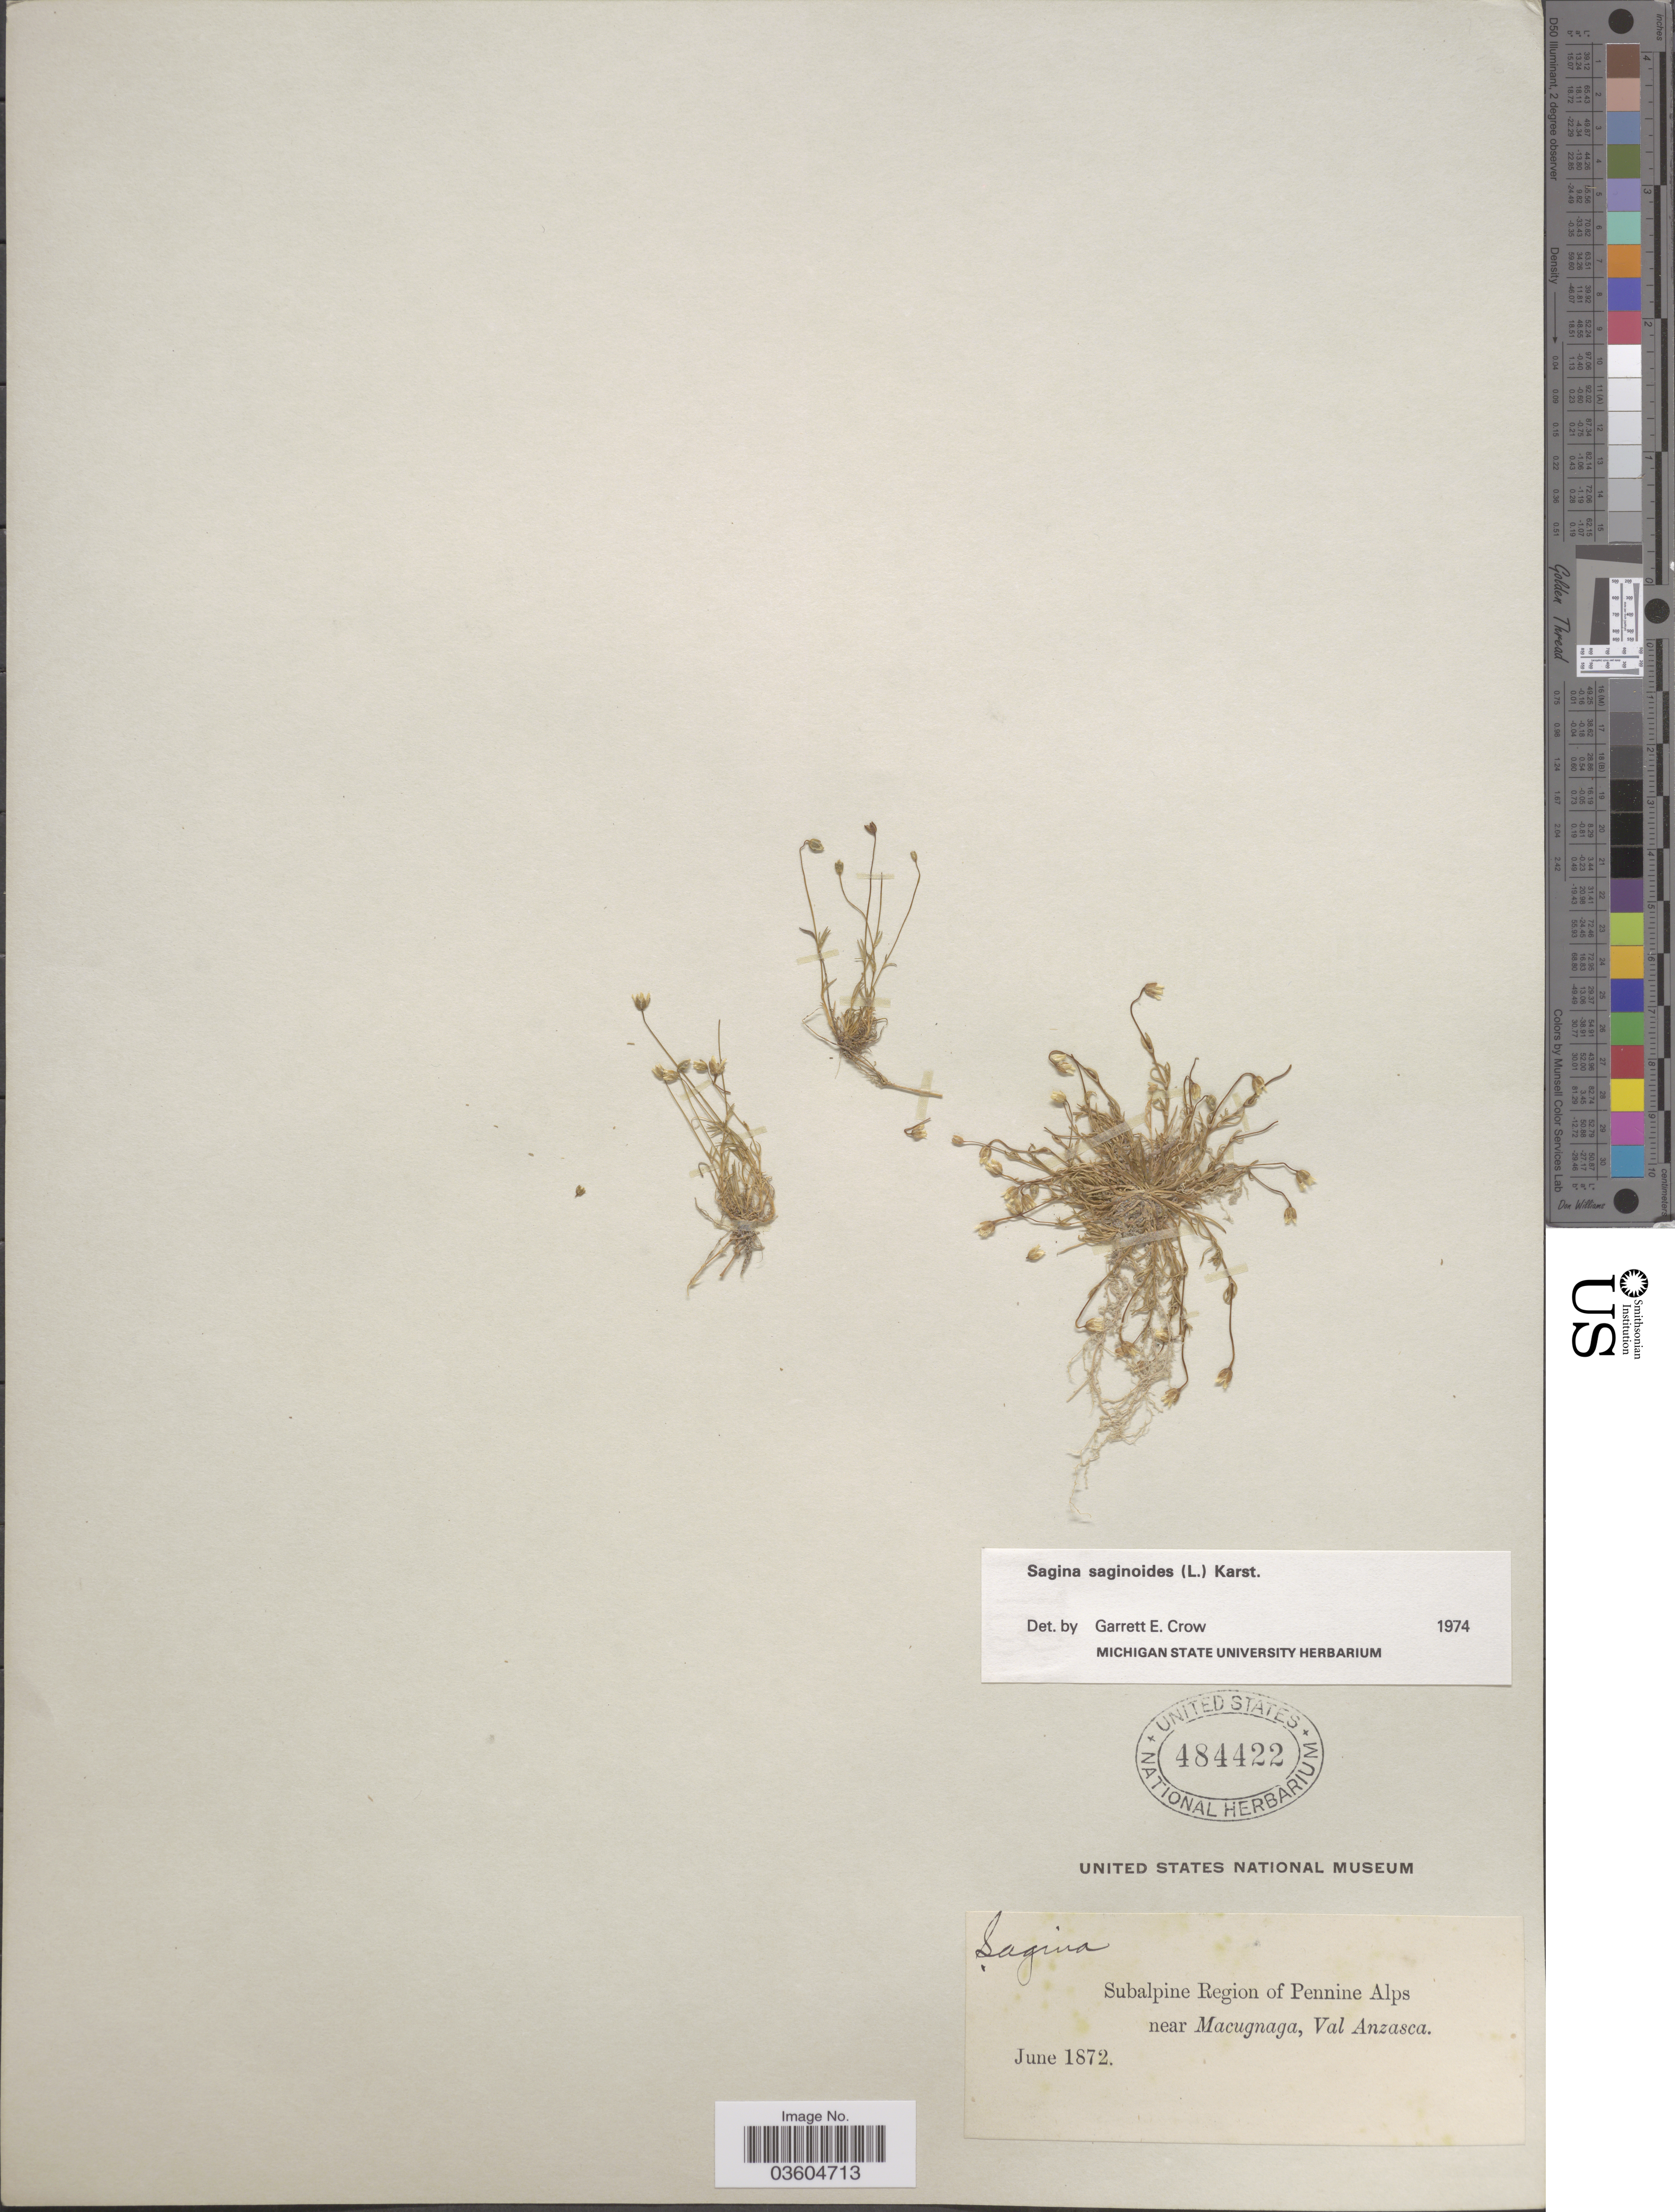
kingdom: Plantae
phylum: Tracheophyta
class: Magnoliopsida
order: Caryophyllales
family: Caryophyllaceae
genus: Sagina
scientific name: Sagina saginoides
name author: (L.) H. Karst.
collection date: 1872-06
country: Italy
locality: Subalpine Region of Pennine Alps near Macugnaga, Val Anzasca.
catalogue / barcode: US 484422